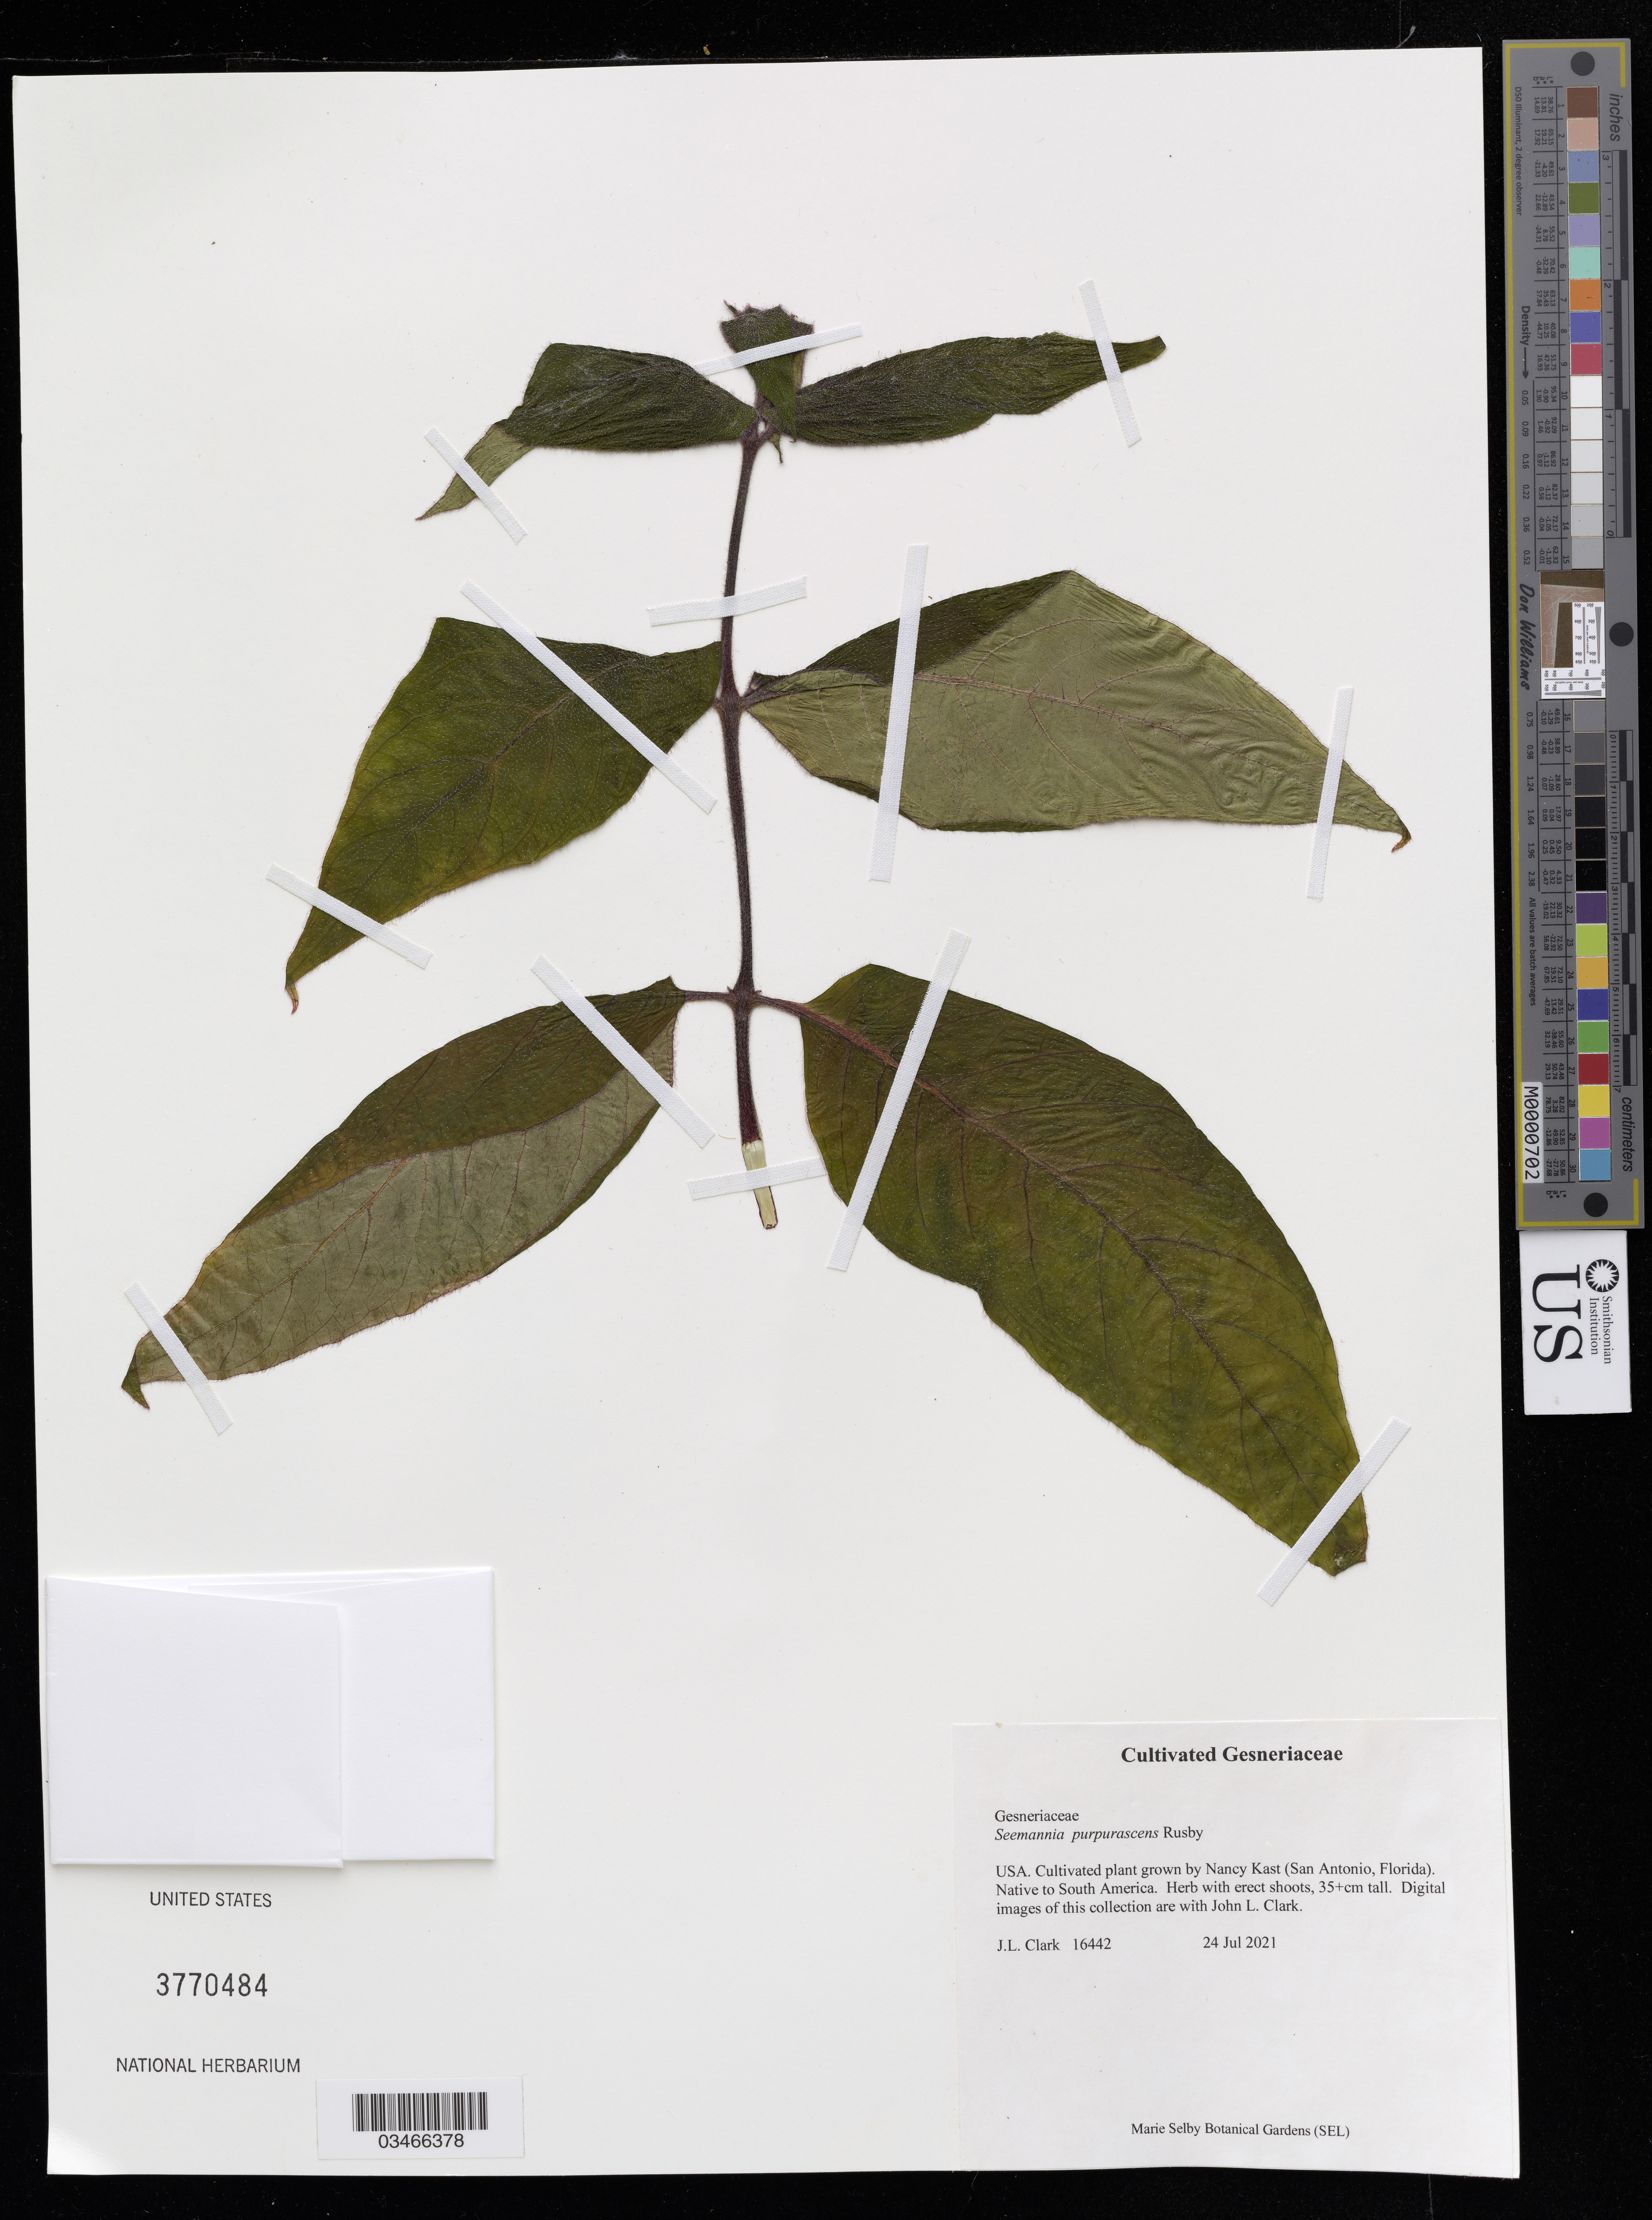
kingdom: Plantae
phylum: Tracheophyta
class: Magnoliopsida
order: Lamiales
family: Gesneriaceae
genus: Seemannia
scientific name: Seemannia purpurascens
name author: Rusby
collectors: J. Clark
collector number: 16442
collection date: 2021-07-24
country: United States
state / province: Florida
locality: USA. Cultivated plant grown by Nancy Kast (San Antonio, Florida). Native to South America.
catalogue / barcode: US 3770484